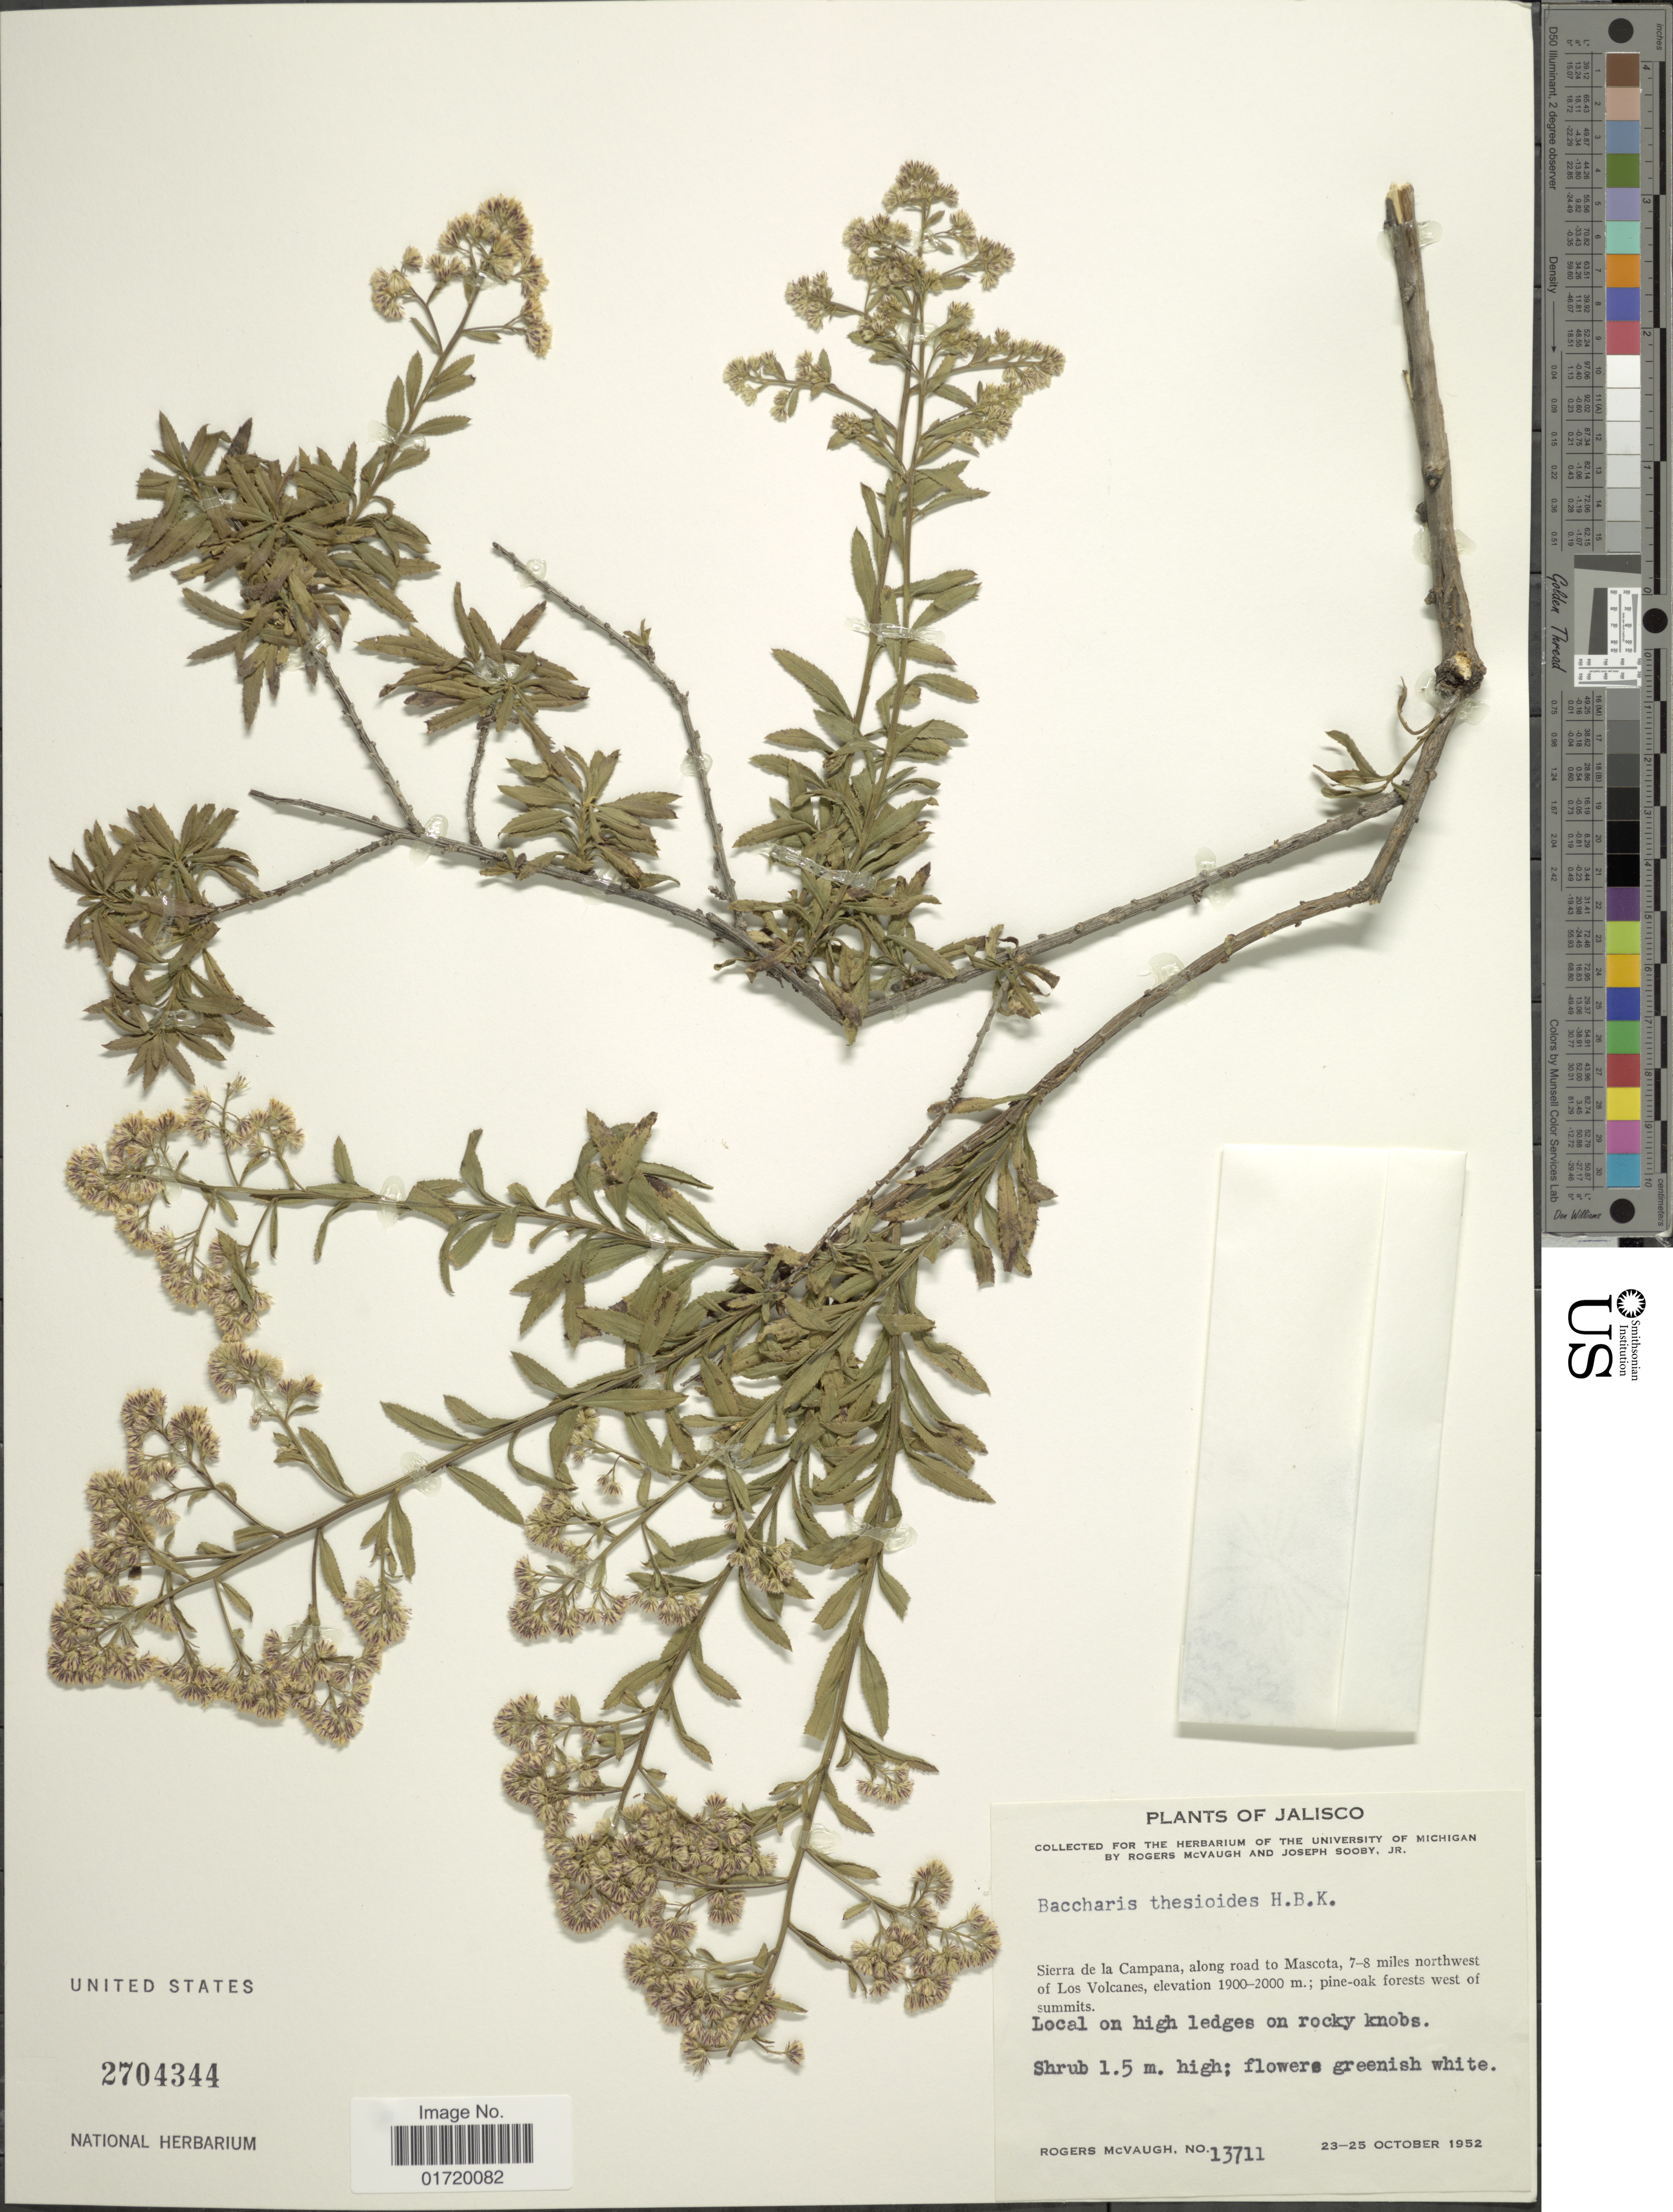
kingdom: Plantae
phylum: Tracheophyta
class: Magnoliopsida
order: Asterales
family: Asteraceae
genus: Baccharis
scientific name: Baccharis thesioides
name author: Kunth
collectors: R. McVaugh & J. Sooby Jr.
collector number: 13711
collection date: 1952-10-23/1952-10-25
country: Mexico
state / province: Jalisco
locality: Sierra de la Campana, along road to Mascota, 7-8 miles northwest of Los Volcanes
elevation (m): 1900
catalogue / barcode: US 2704344